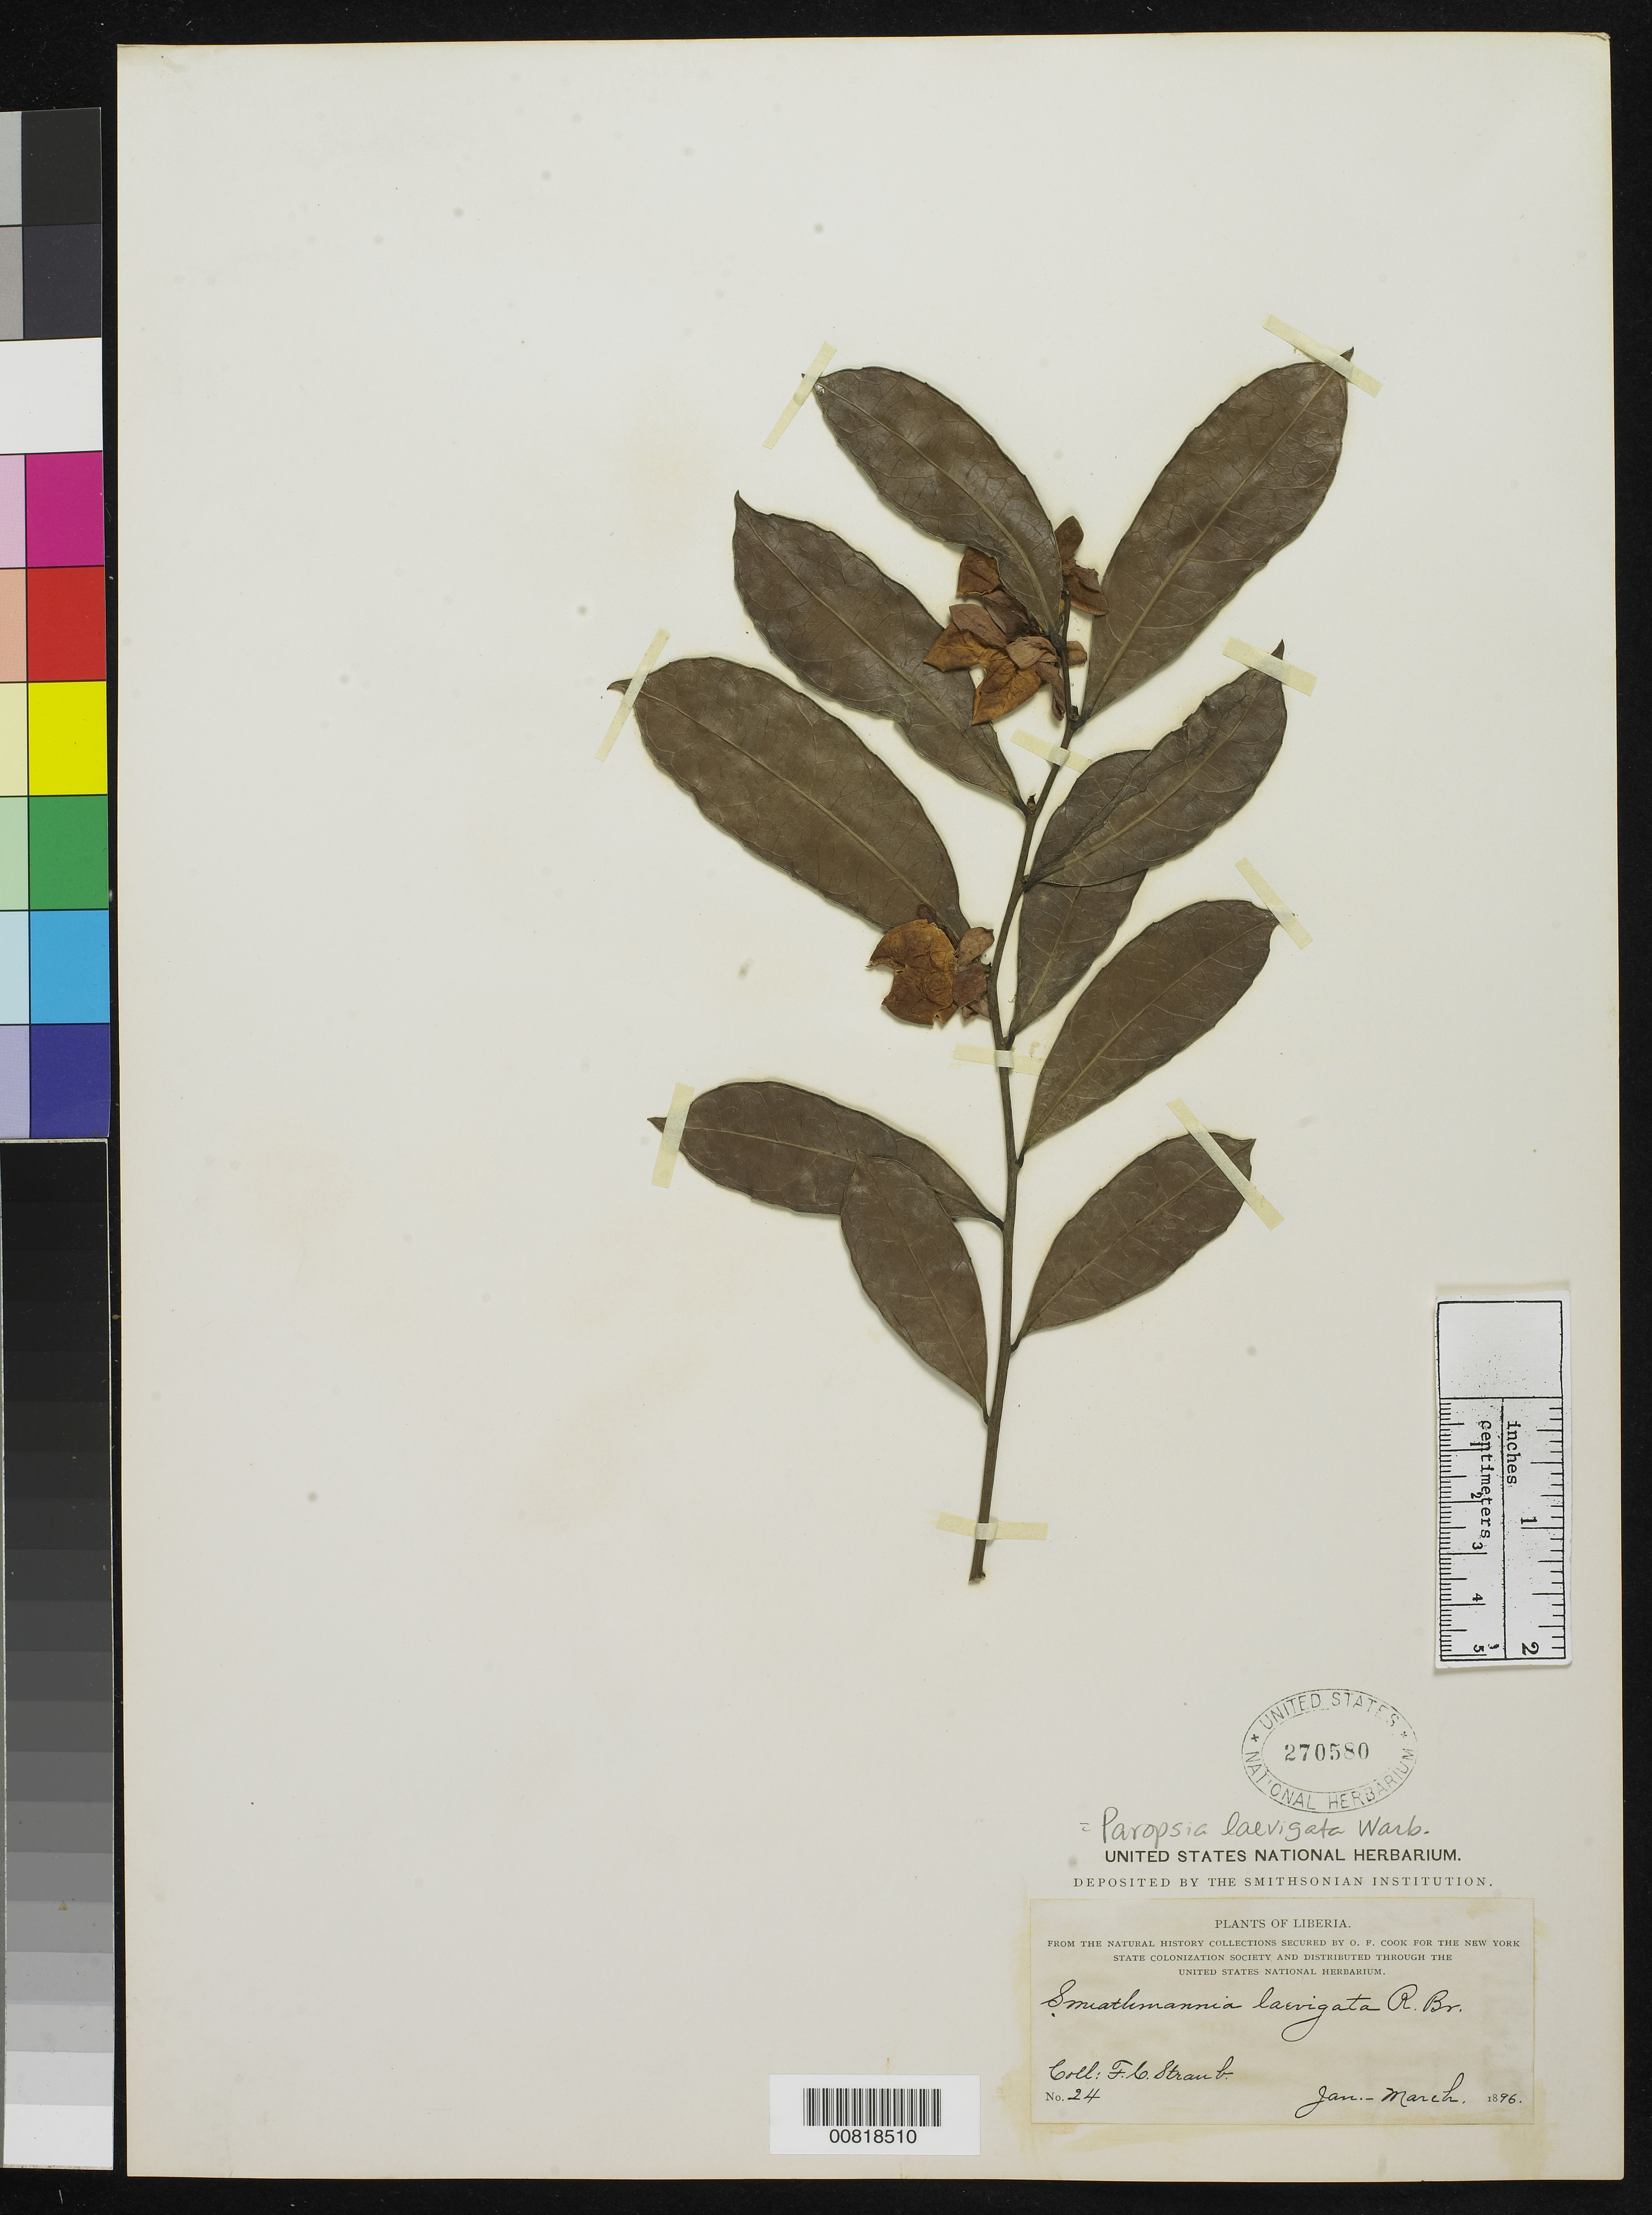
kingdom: Plantae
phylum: Tracheophyta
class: Magnoliopsida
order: Malpighiales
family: Passifloraceae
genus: Paropsia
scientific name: Paropsia laevigata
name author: Warb.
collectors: F. Straub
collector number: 24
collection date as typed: Jan 1896 to -- Mar 1896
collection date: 1896-01/1896-03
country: Liberia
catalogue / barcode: US 270580